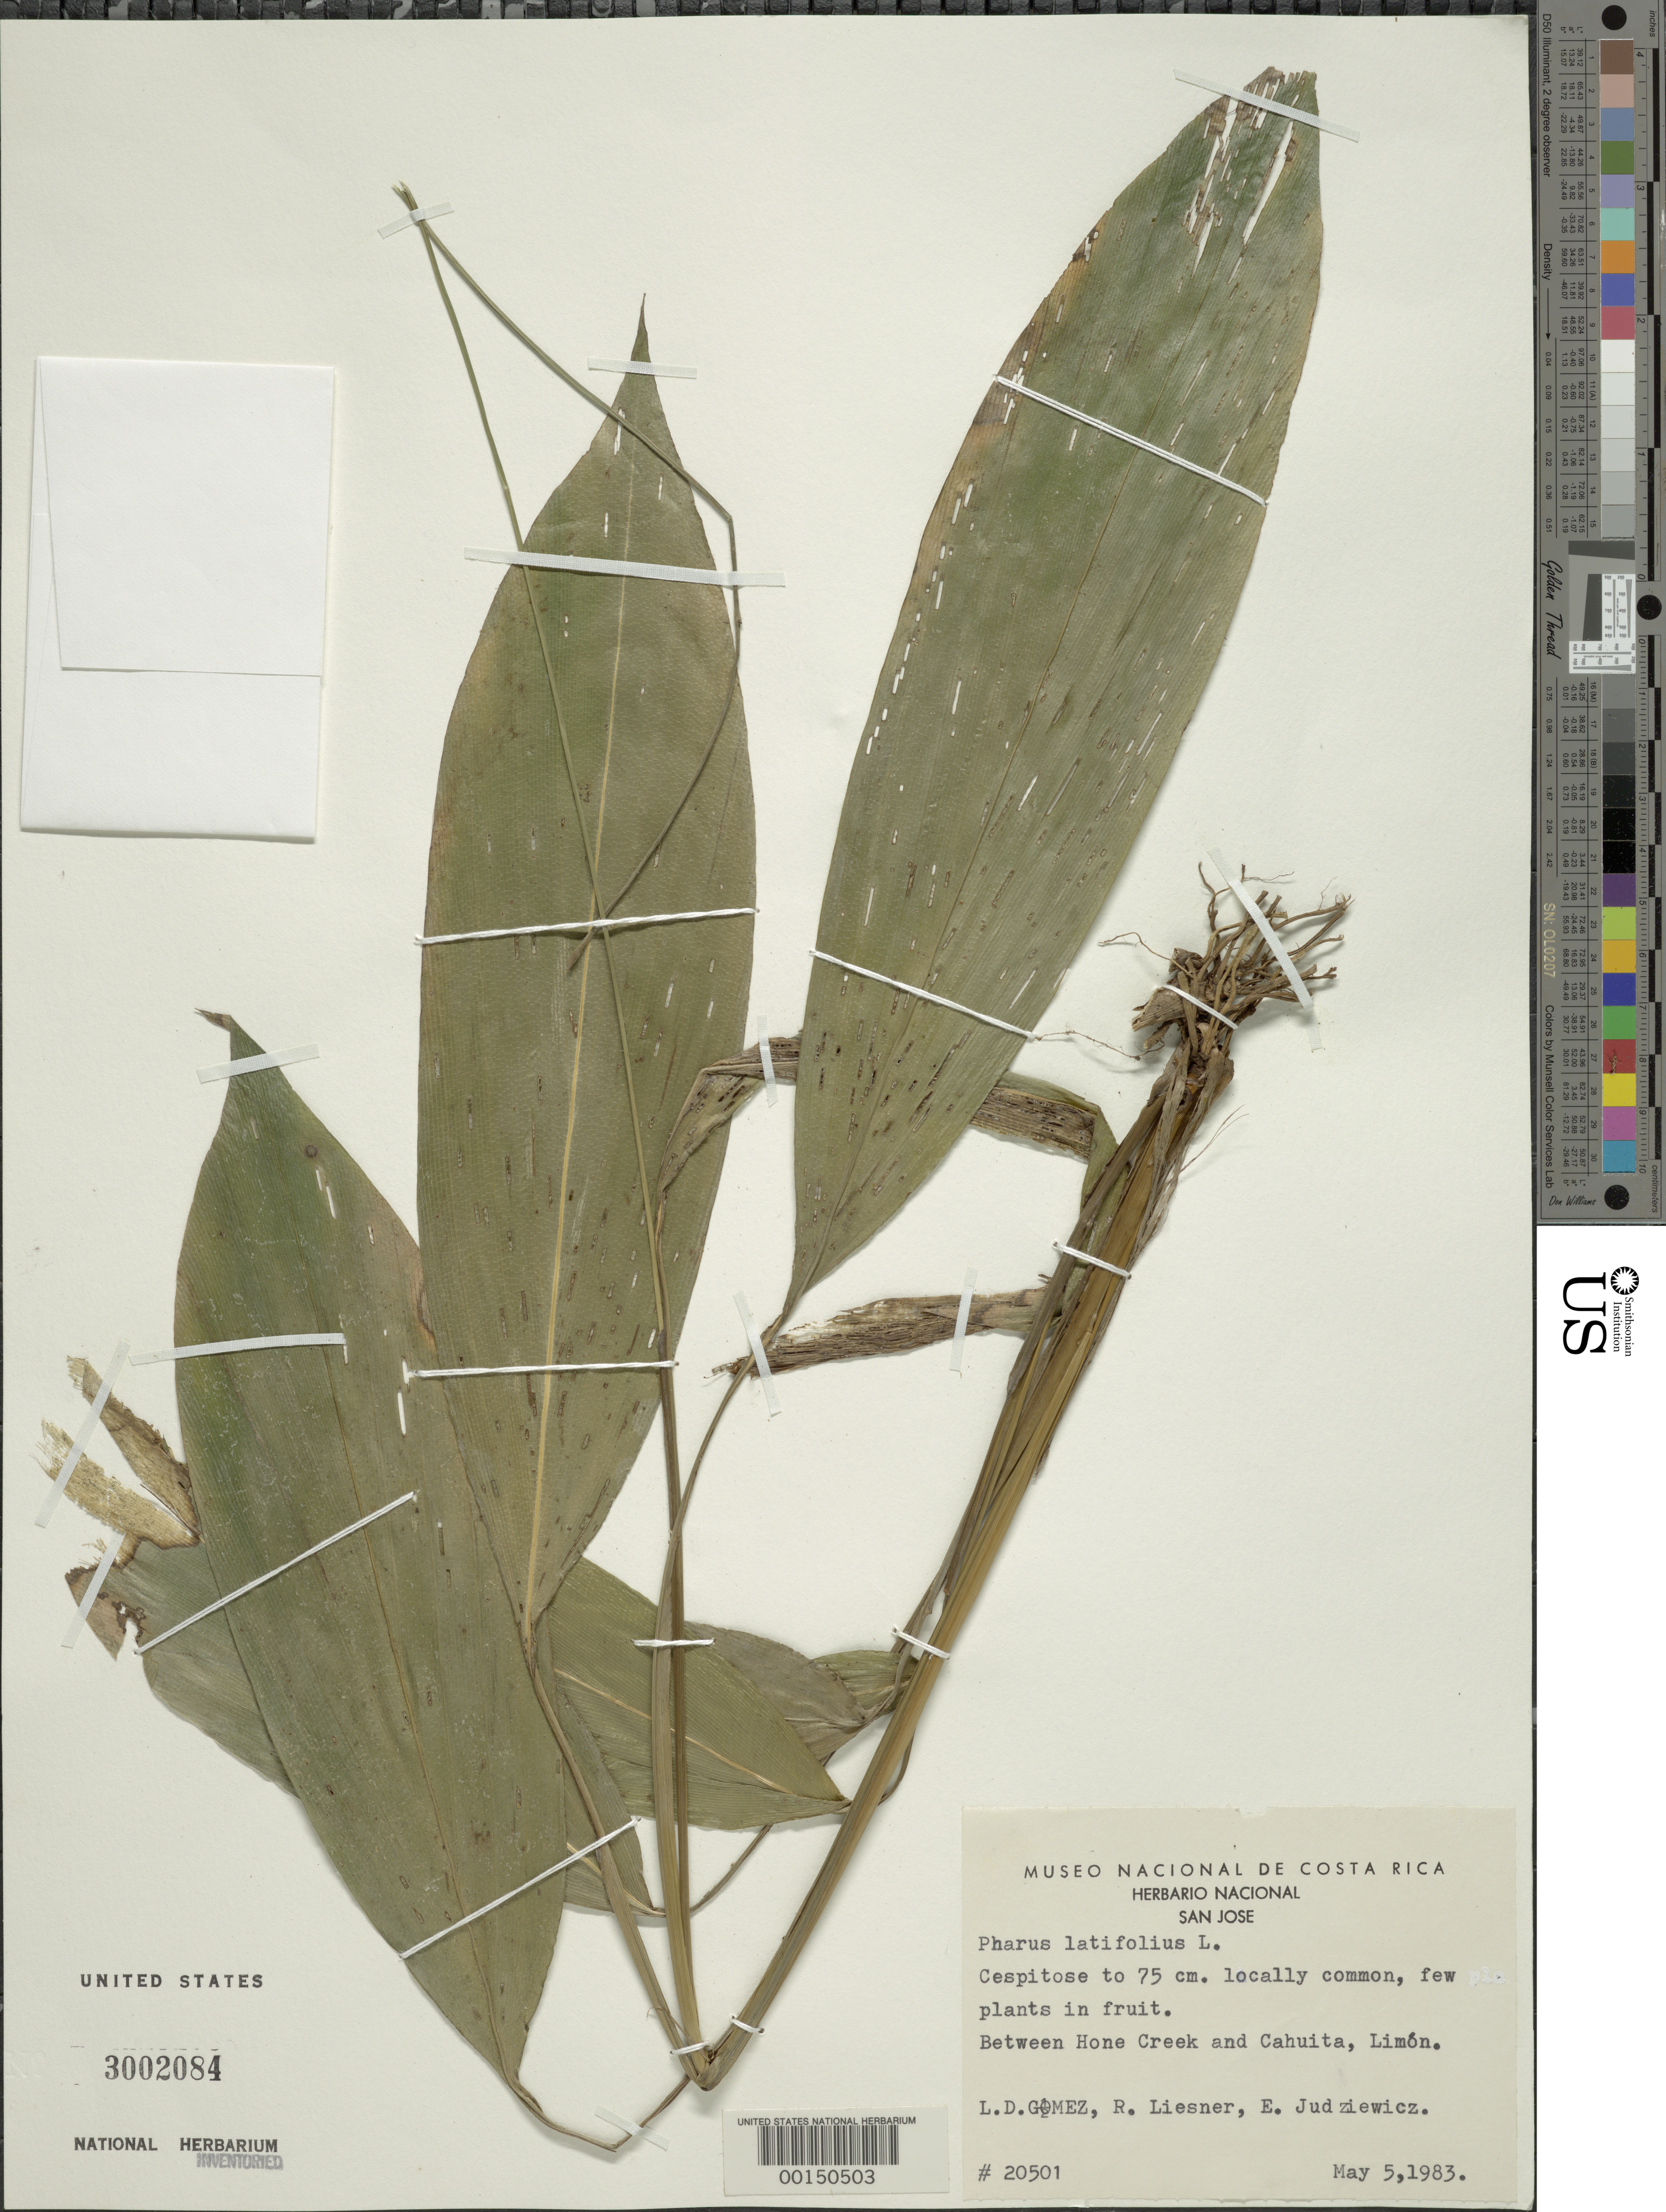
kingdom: Plantae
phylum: Tracheophyta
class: Liliopsida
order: Poales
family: Poaceae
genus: Pharus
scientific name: Pharus latifolius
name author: L.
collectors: L. D. Gómez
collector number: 20501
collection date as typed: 05 May 1983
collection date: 1983-05-05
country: Costa Rica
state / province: San José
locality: Limon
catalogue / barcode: US 3002084